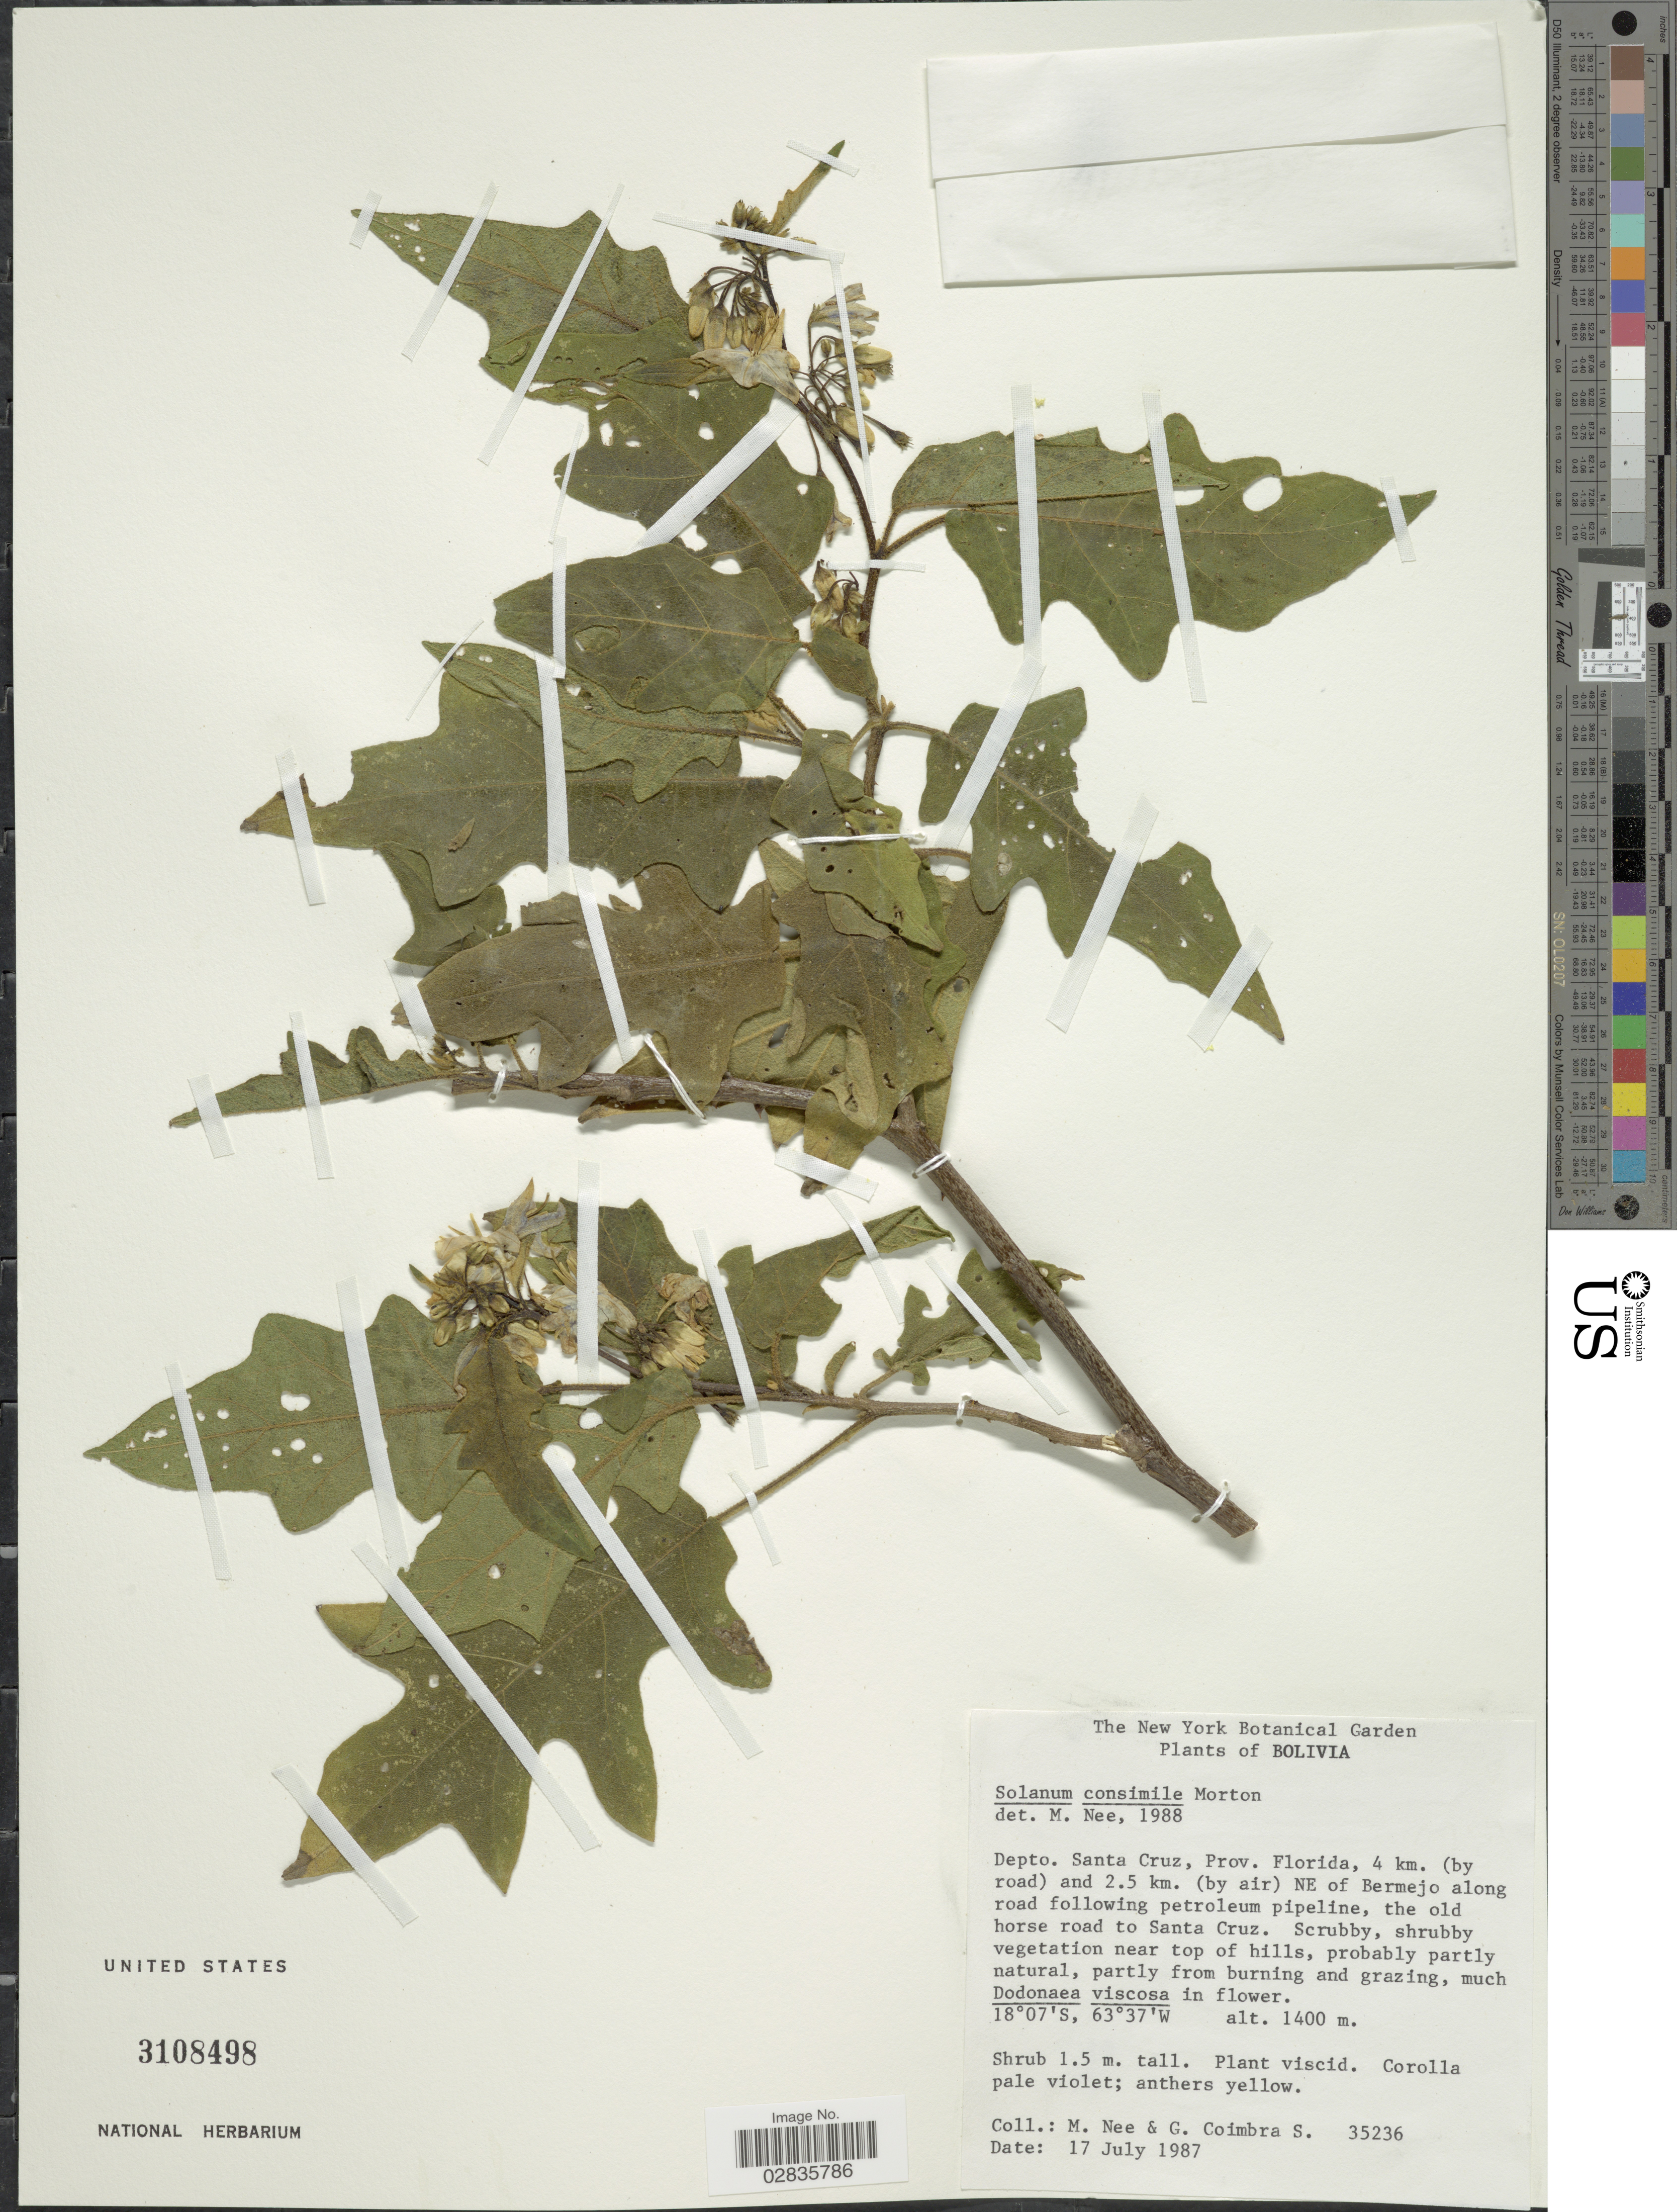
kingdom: Plantae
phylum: Tracheophyta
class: Magnoliopsida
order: Solanales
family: Solanaceae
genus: Solanum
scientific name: Solanum consimile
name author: C.V. Morton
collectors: M. Nee & G. Coimbra S.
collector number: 35236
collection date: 1987-07-17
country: Bolivia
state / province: Santa Cruz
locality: Depto. Santa Cruz, Prov. Florida, 4 km. (by road) and 2.5 km. (by air) NE of Bermejo along road following petroleum pipeline, the old horse road to Santa Cruz.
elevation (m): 1400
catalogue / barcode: US 3108498